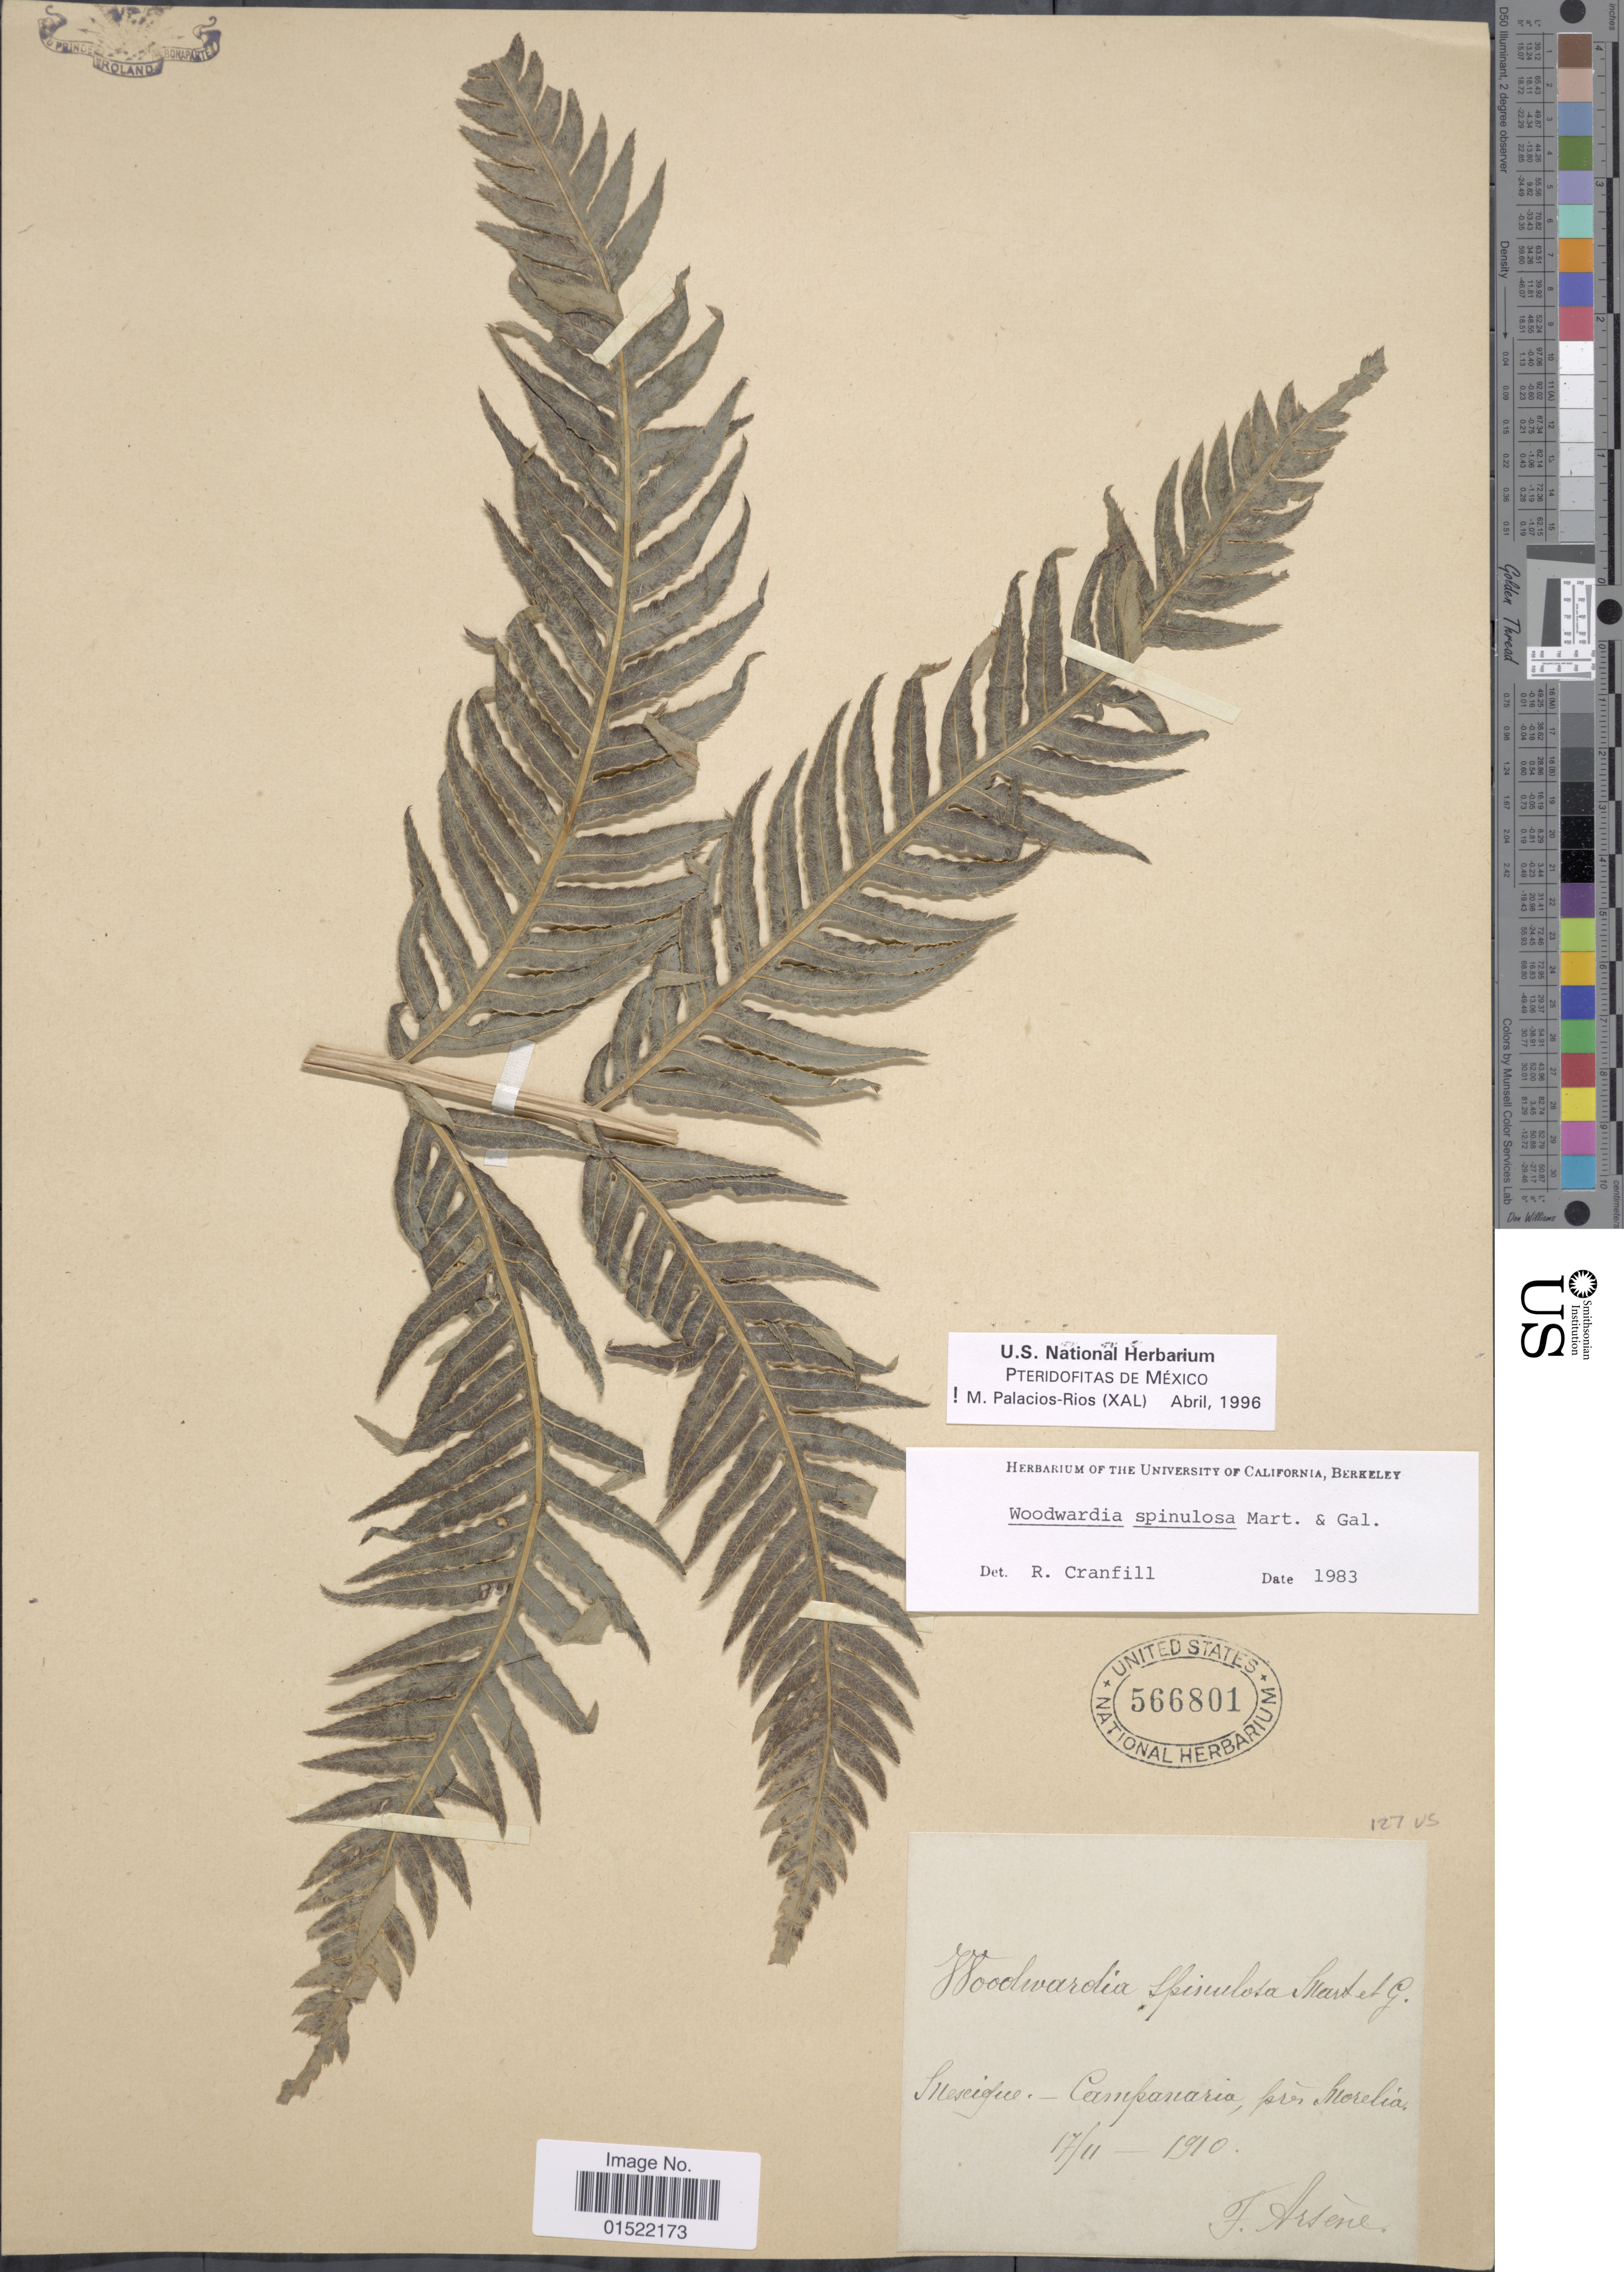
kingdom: Plantae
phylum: Tracheophyta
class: Polypodiopsida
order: Polypodiales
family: Blechnaceae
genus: Woodwardia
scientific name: Woodwardia spinulosa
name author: M. Martens & Galeotti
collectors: F. Arsène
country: Mexico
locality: Mexique, Campanaria, pres Morelia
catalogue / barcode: US 566801